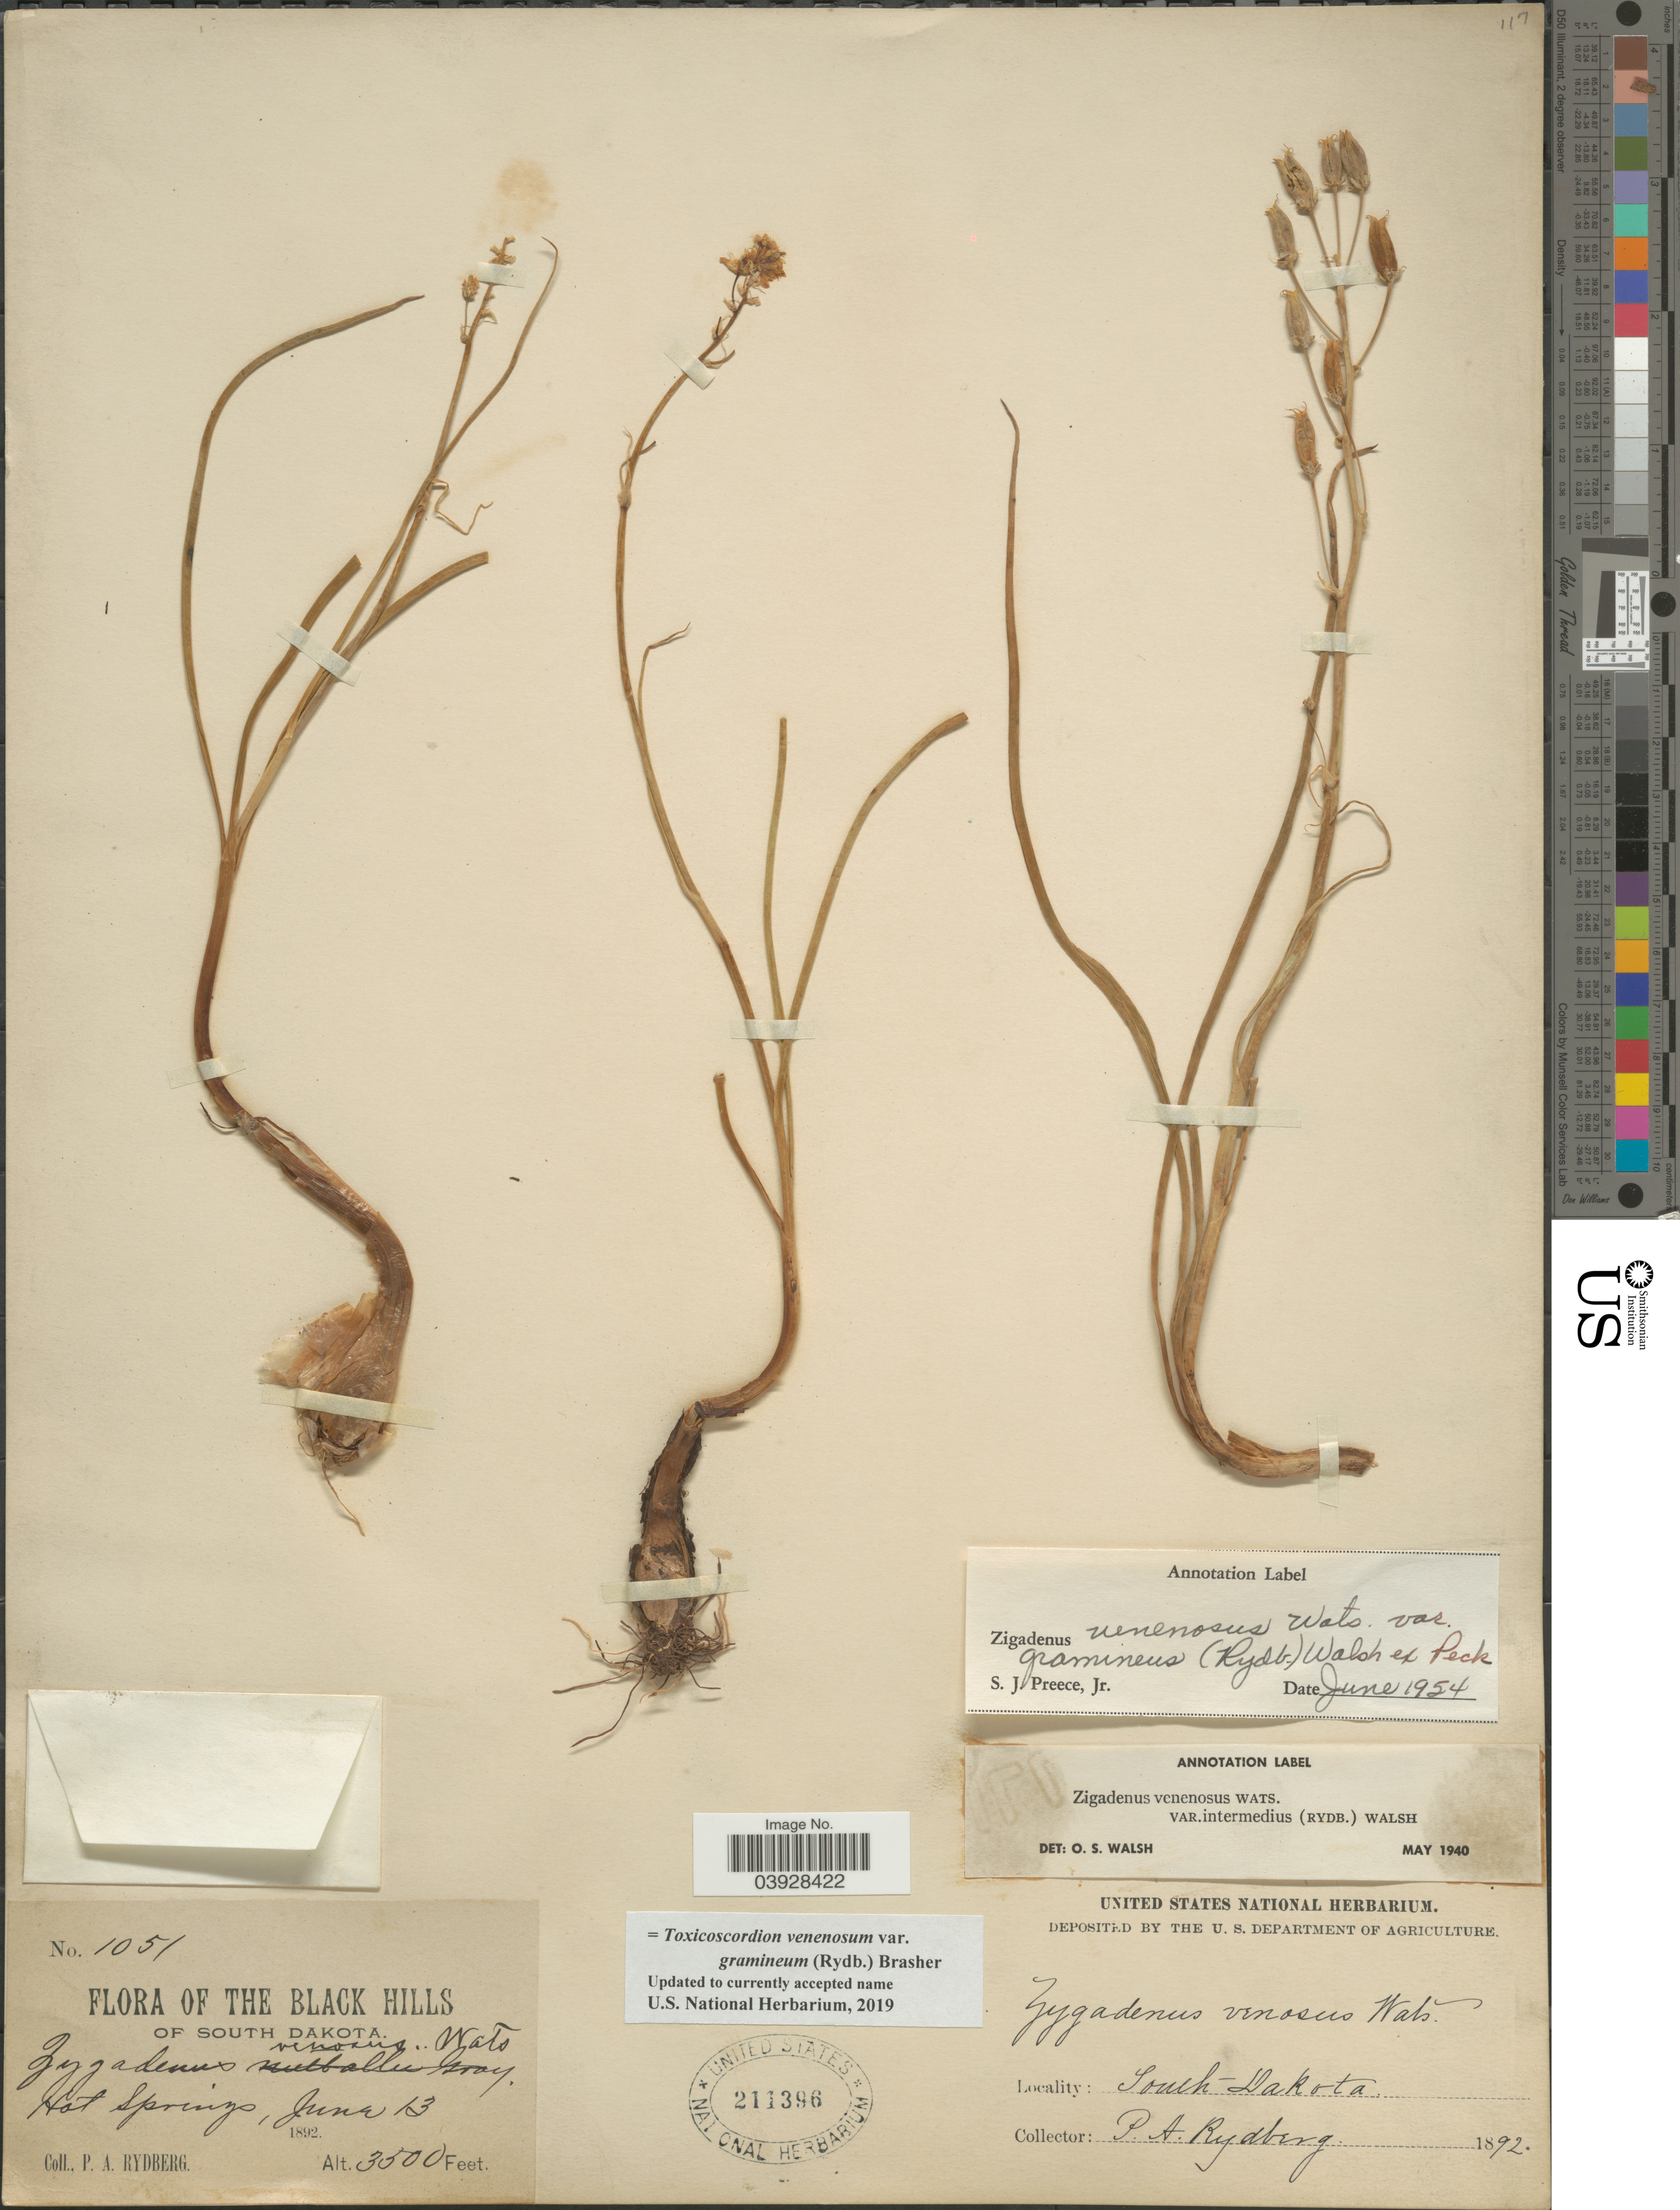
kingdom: Plantae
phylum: Tracheophyta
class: Liliopsida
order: Liliales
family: Melanthiaceae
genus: Toxicoscordion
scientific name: Toxicoscordion venenosum var. gramineum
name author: (Rydb.) Brasher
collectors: P. A. Rydberg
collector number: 1051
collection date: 1892-06-13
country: United States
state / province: South Dakota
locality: The Black Hills of South Dakota. Hot Springs.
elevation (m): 1067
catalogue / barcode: US 211396